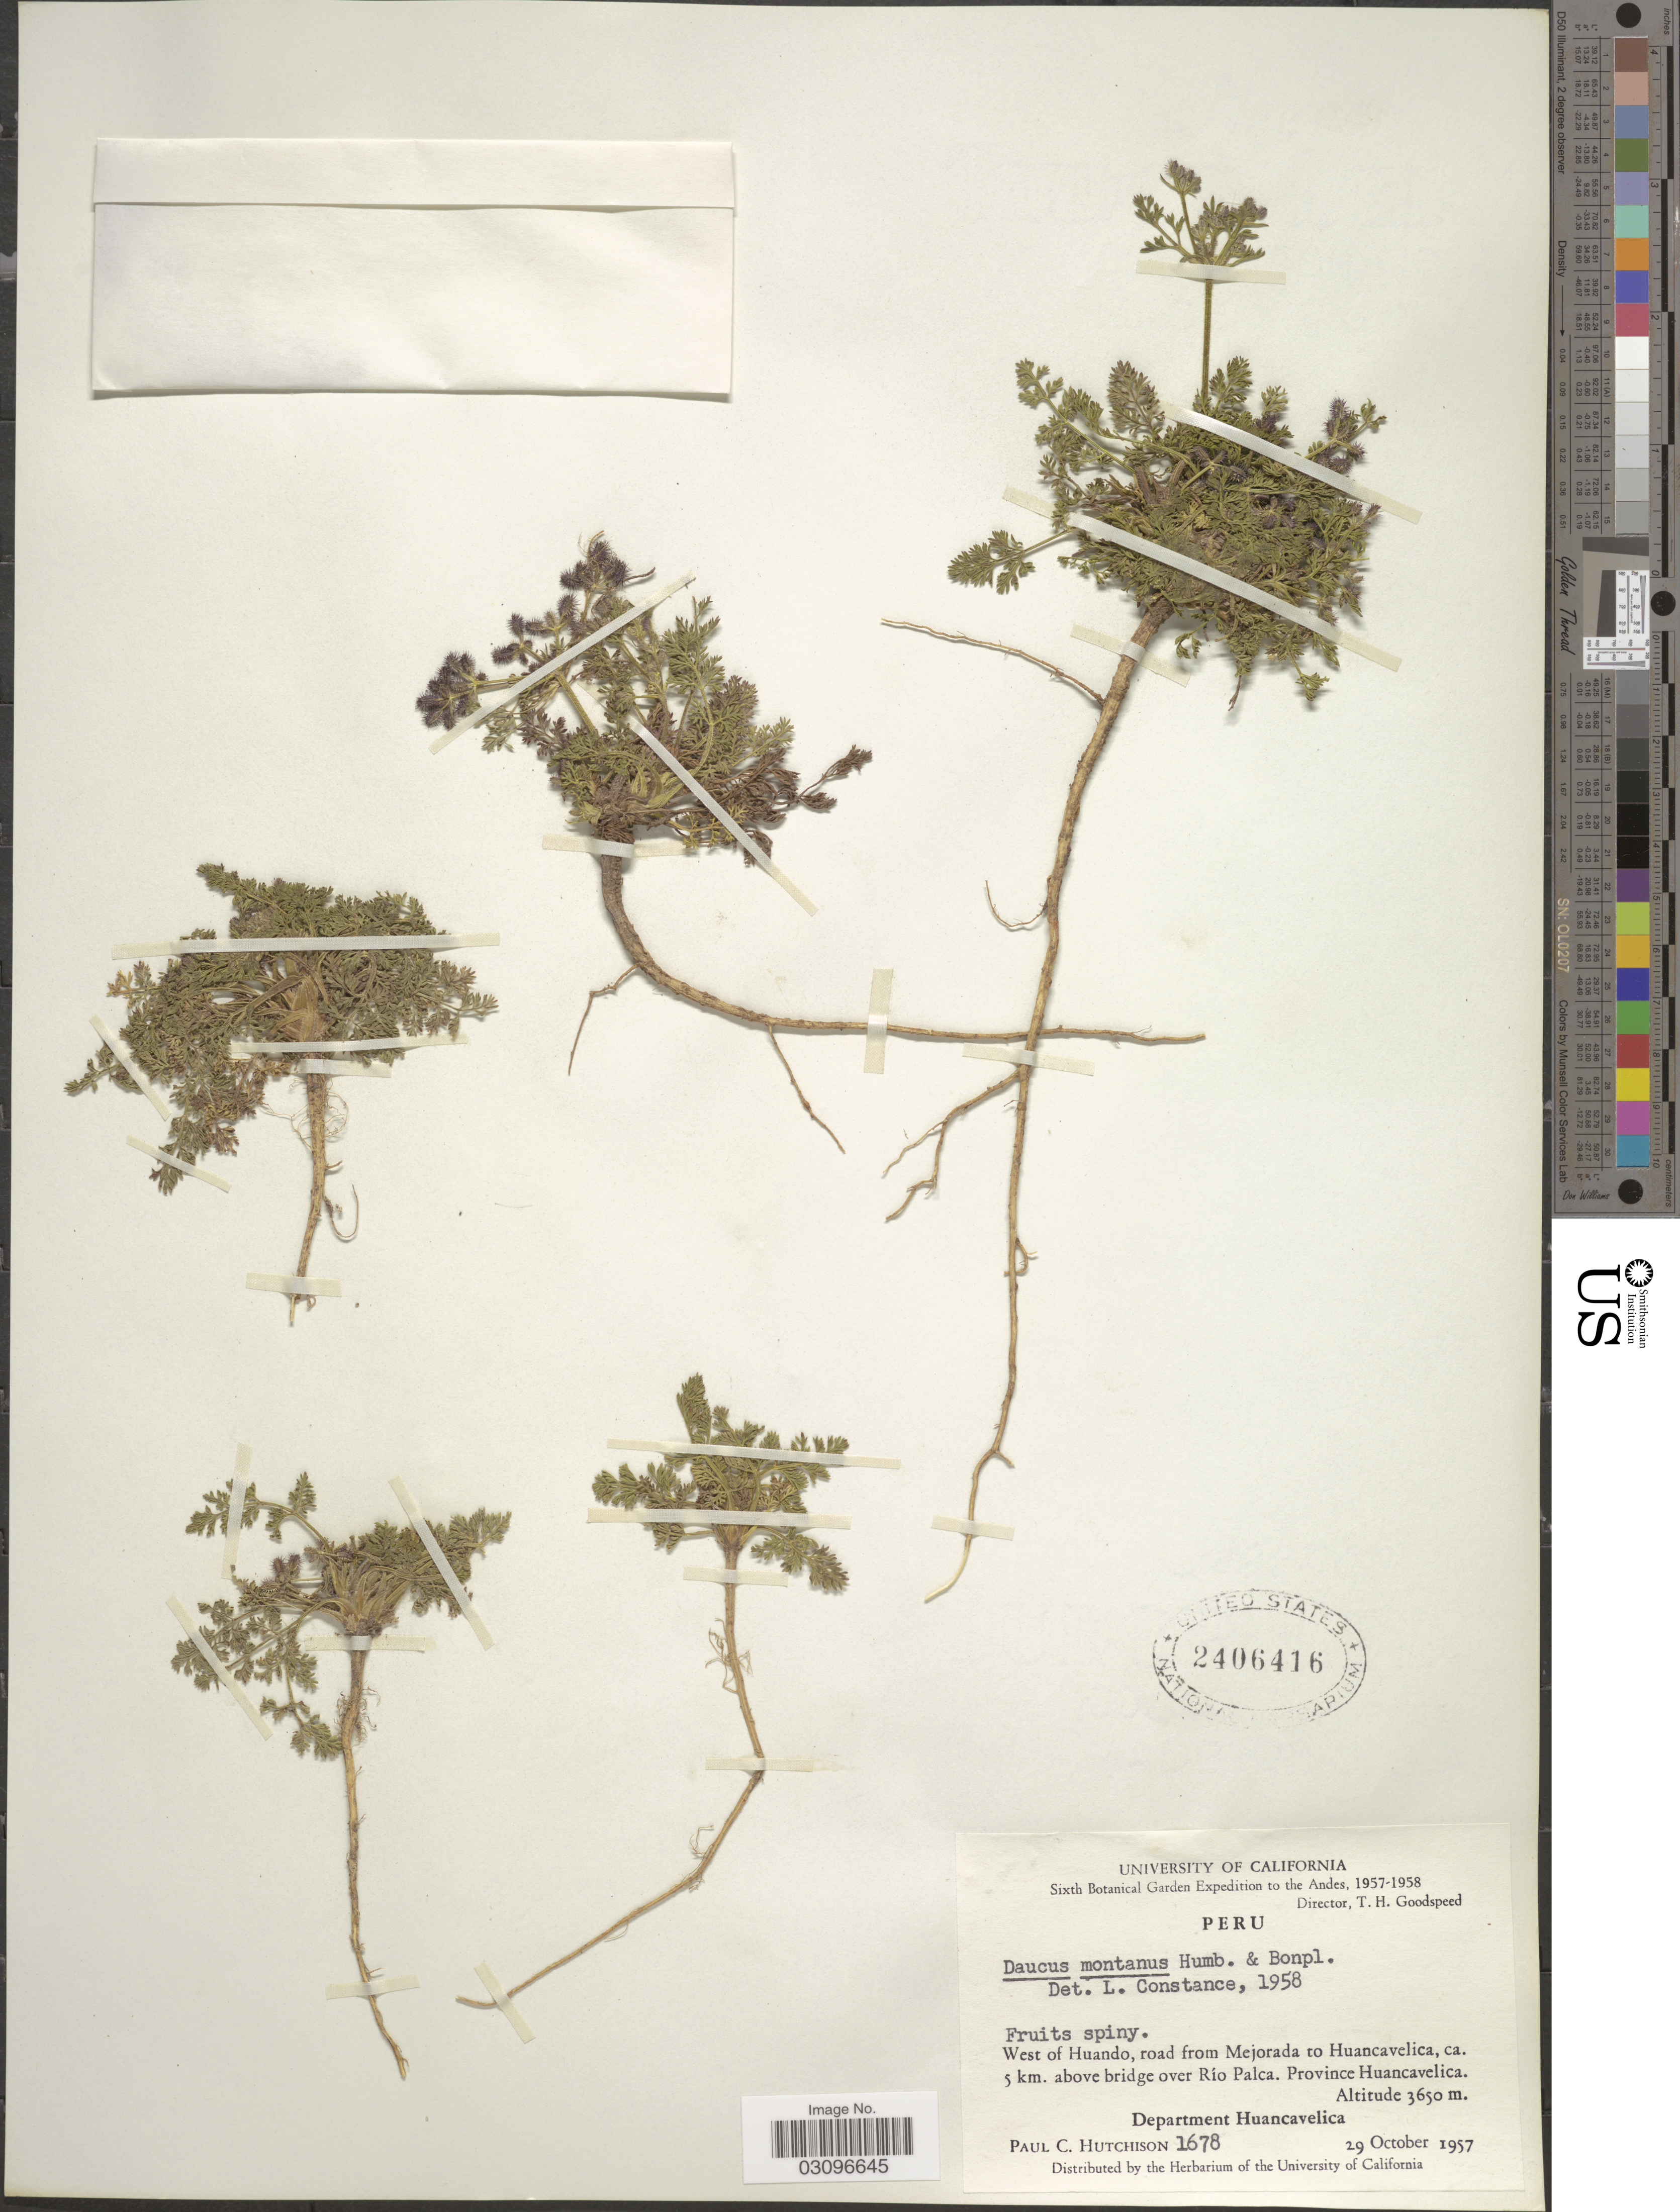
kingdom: Plantae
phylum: Tracheophyta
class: Magnoliopsida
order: Apiales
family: Apiaceae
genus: Daucus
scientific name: Daucus montanus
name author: Humb. & Bonpl. ex Spreng.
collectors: P. C. Hutchison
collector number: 1678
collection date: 1957-10-29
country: Peru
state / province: Huancavelica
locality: West of Huando, road from Mejorada to Huanavelica, ca. 5 km. above bridge over Río Palca. Department Huancavelica.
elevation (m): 3650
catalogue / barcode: US 2406416